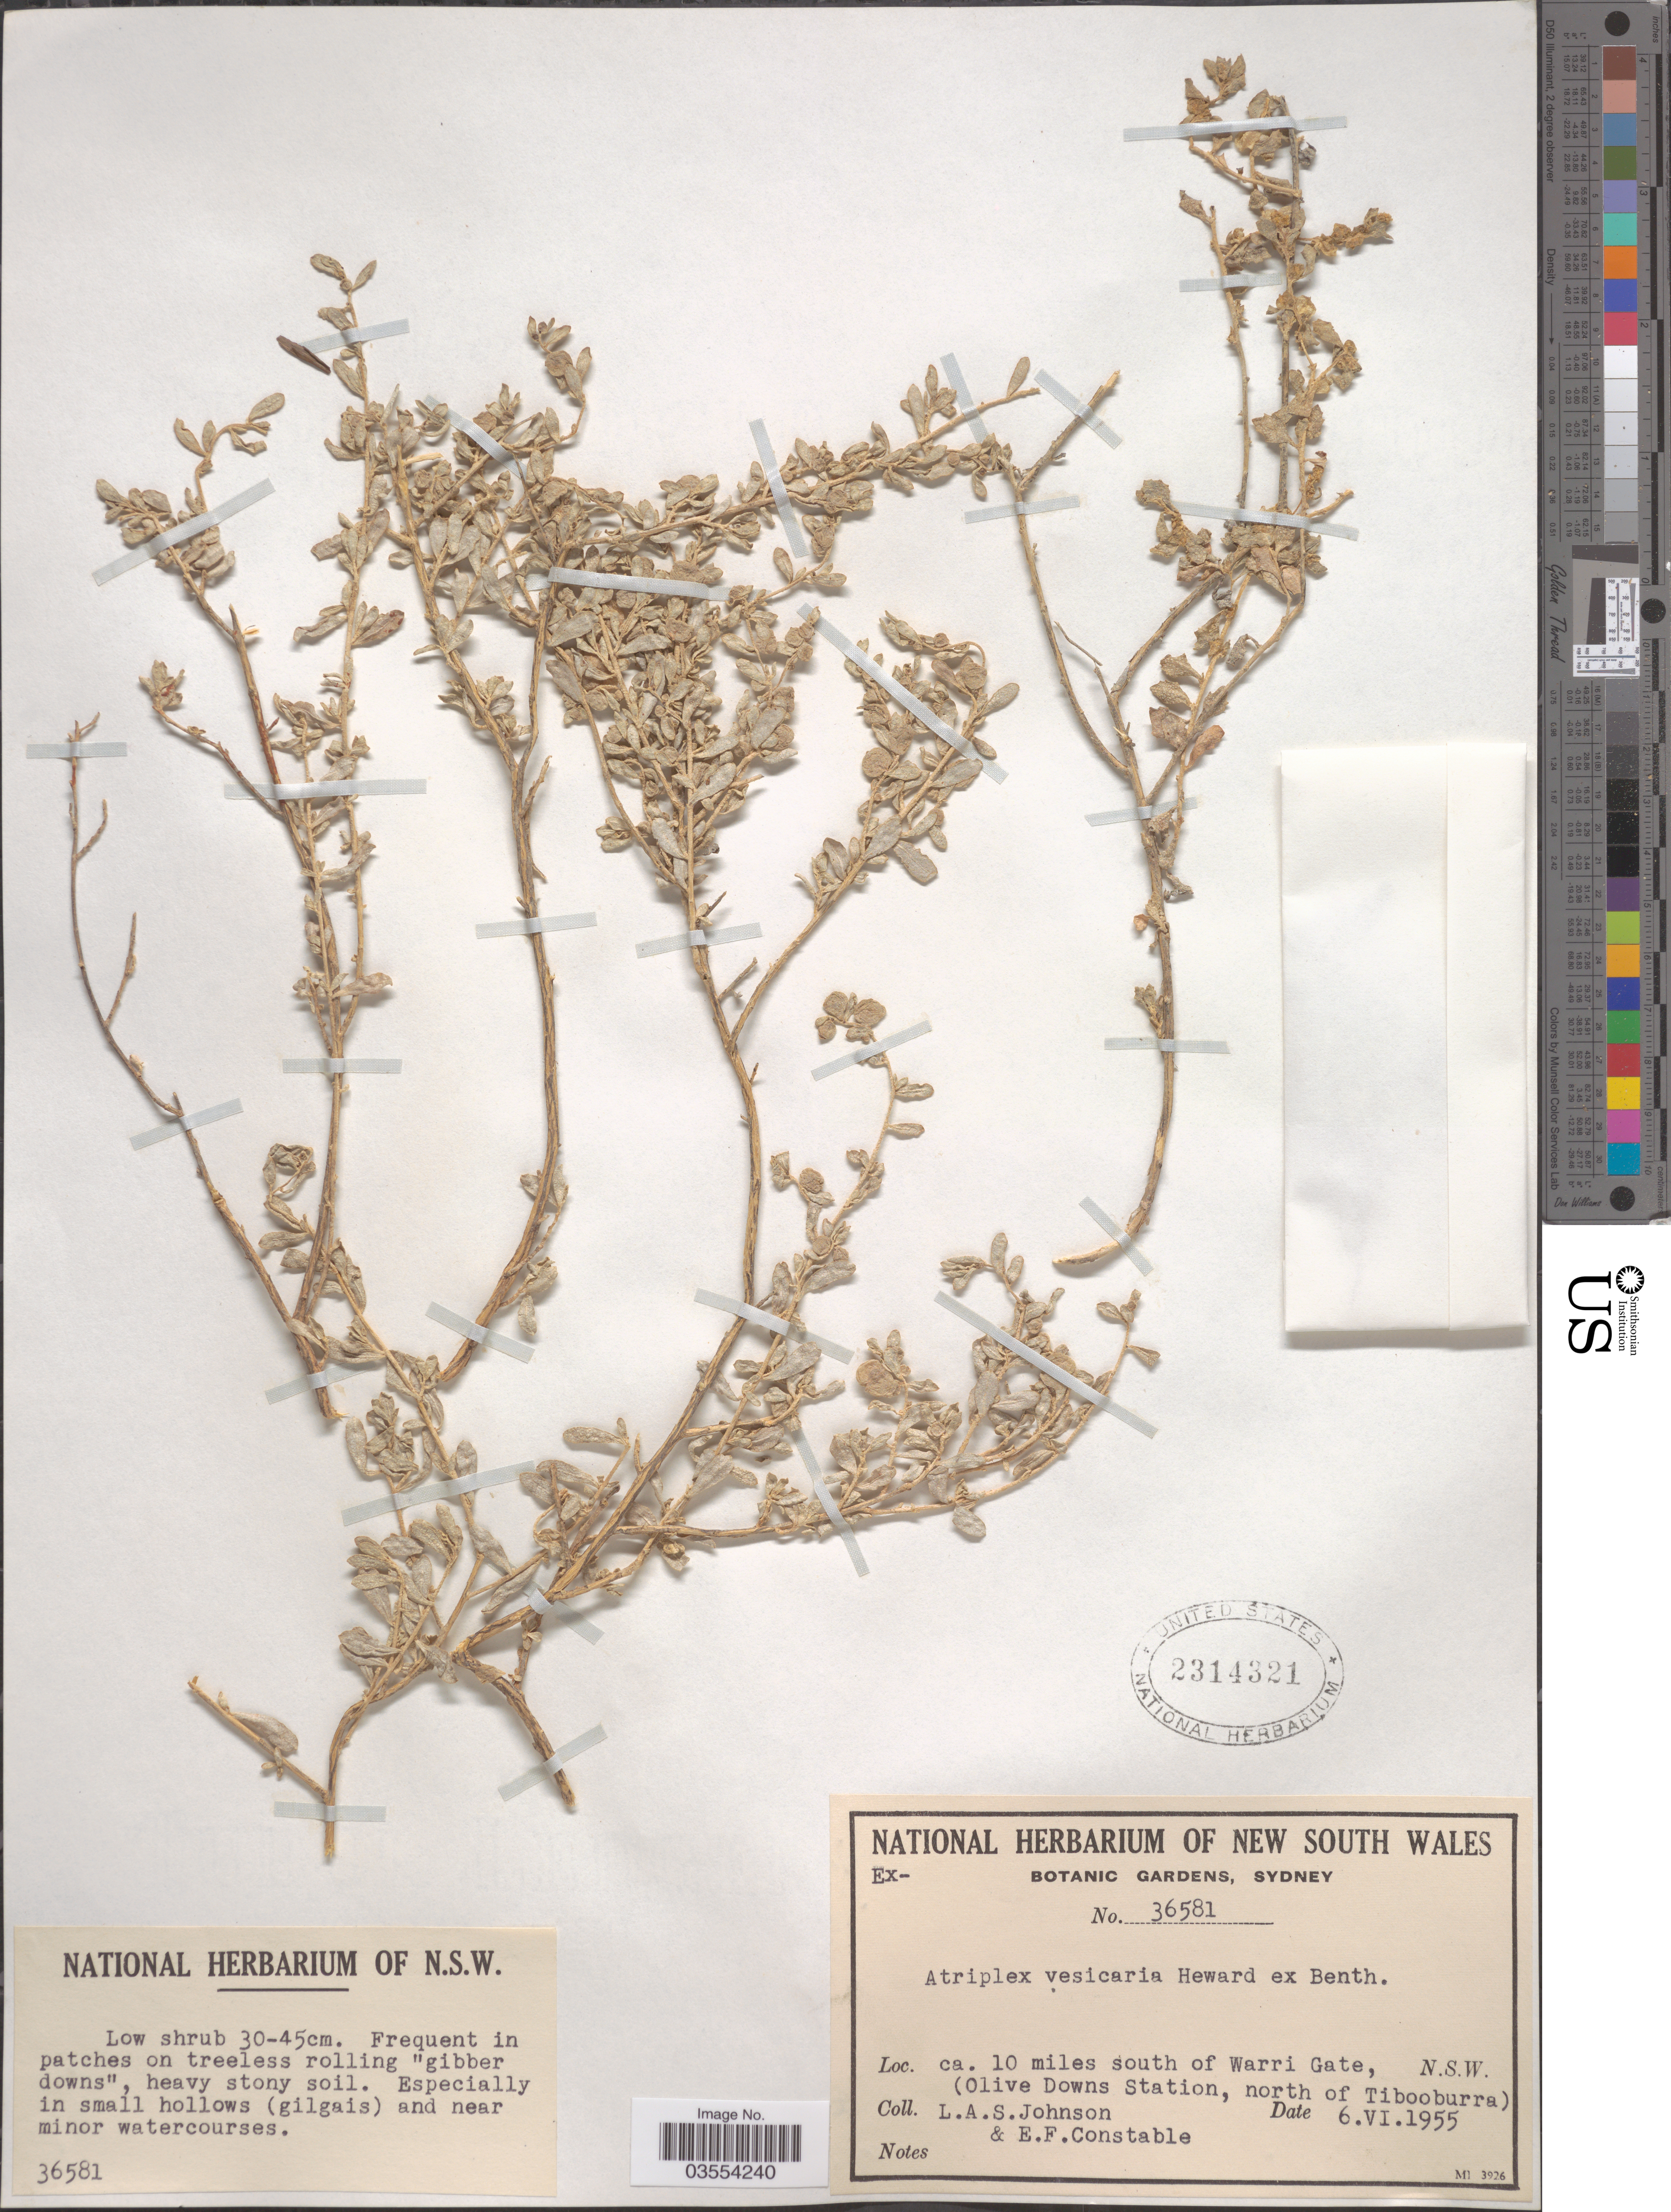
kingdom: Plantae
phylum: Tracheophyta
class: Magnoliopsida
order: Caryophyllales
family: Amaranthaceae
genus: Atriplex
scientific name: Atriplex vesicaria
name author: Heward ex Benth.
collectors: L. A. S. Johnson & E. F. Constable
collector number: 36581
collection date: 1955-06-06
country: Australia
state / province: New South Wales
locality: Ca. 10 miles south of Warri Gate, (Olive Downs Station, north of Tibooburra).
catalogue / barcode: US 2314321